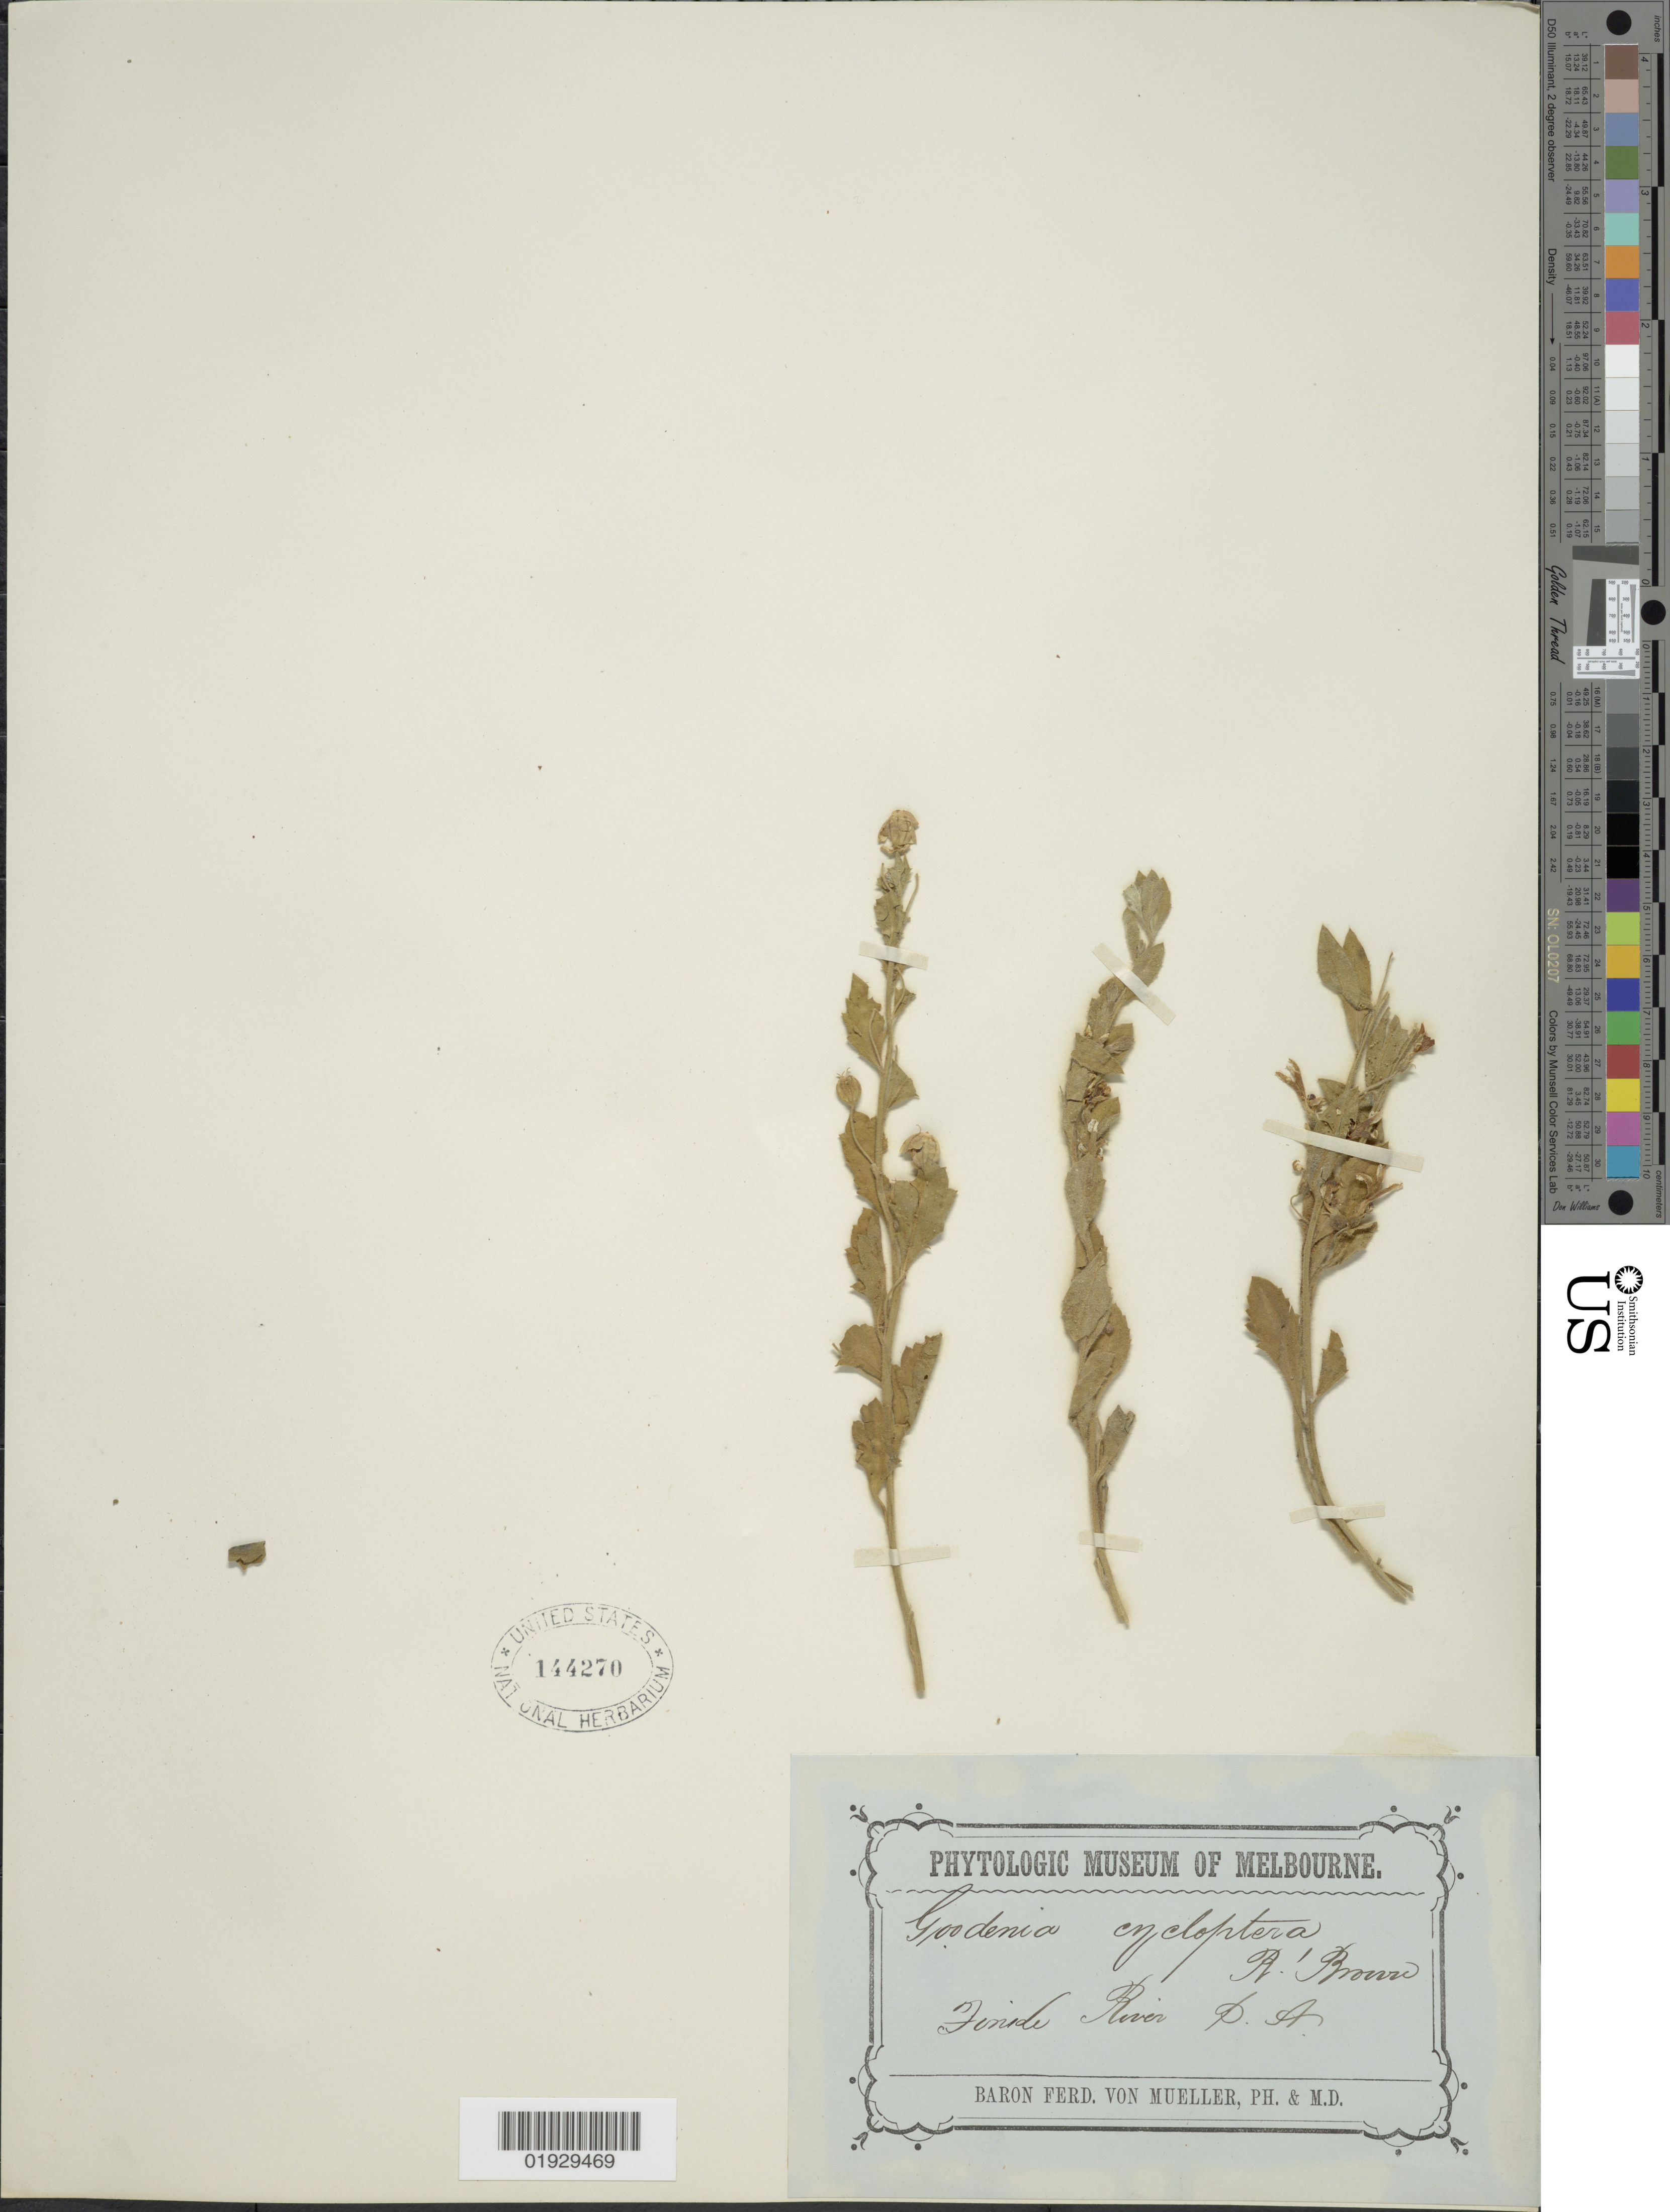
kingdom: Plantae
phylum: Tracheophyta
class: Magnoliopsida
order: Asterales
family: Goodeniaceae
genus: Goodenia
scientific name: Goodenia cycloptera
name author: R. Br.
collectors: F. von Mueller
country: Australia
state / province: South Australia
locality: Finke River, S.A.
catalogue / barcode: US 144270